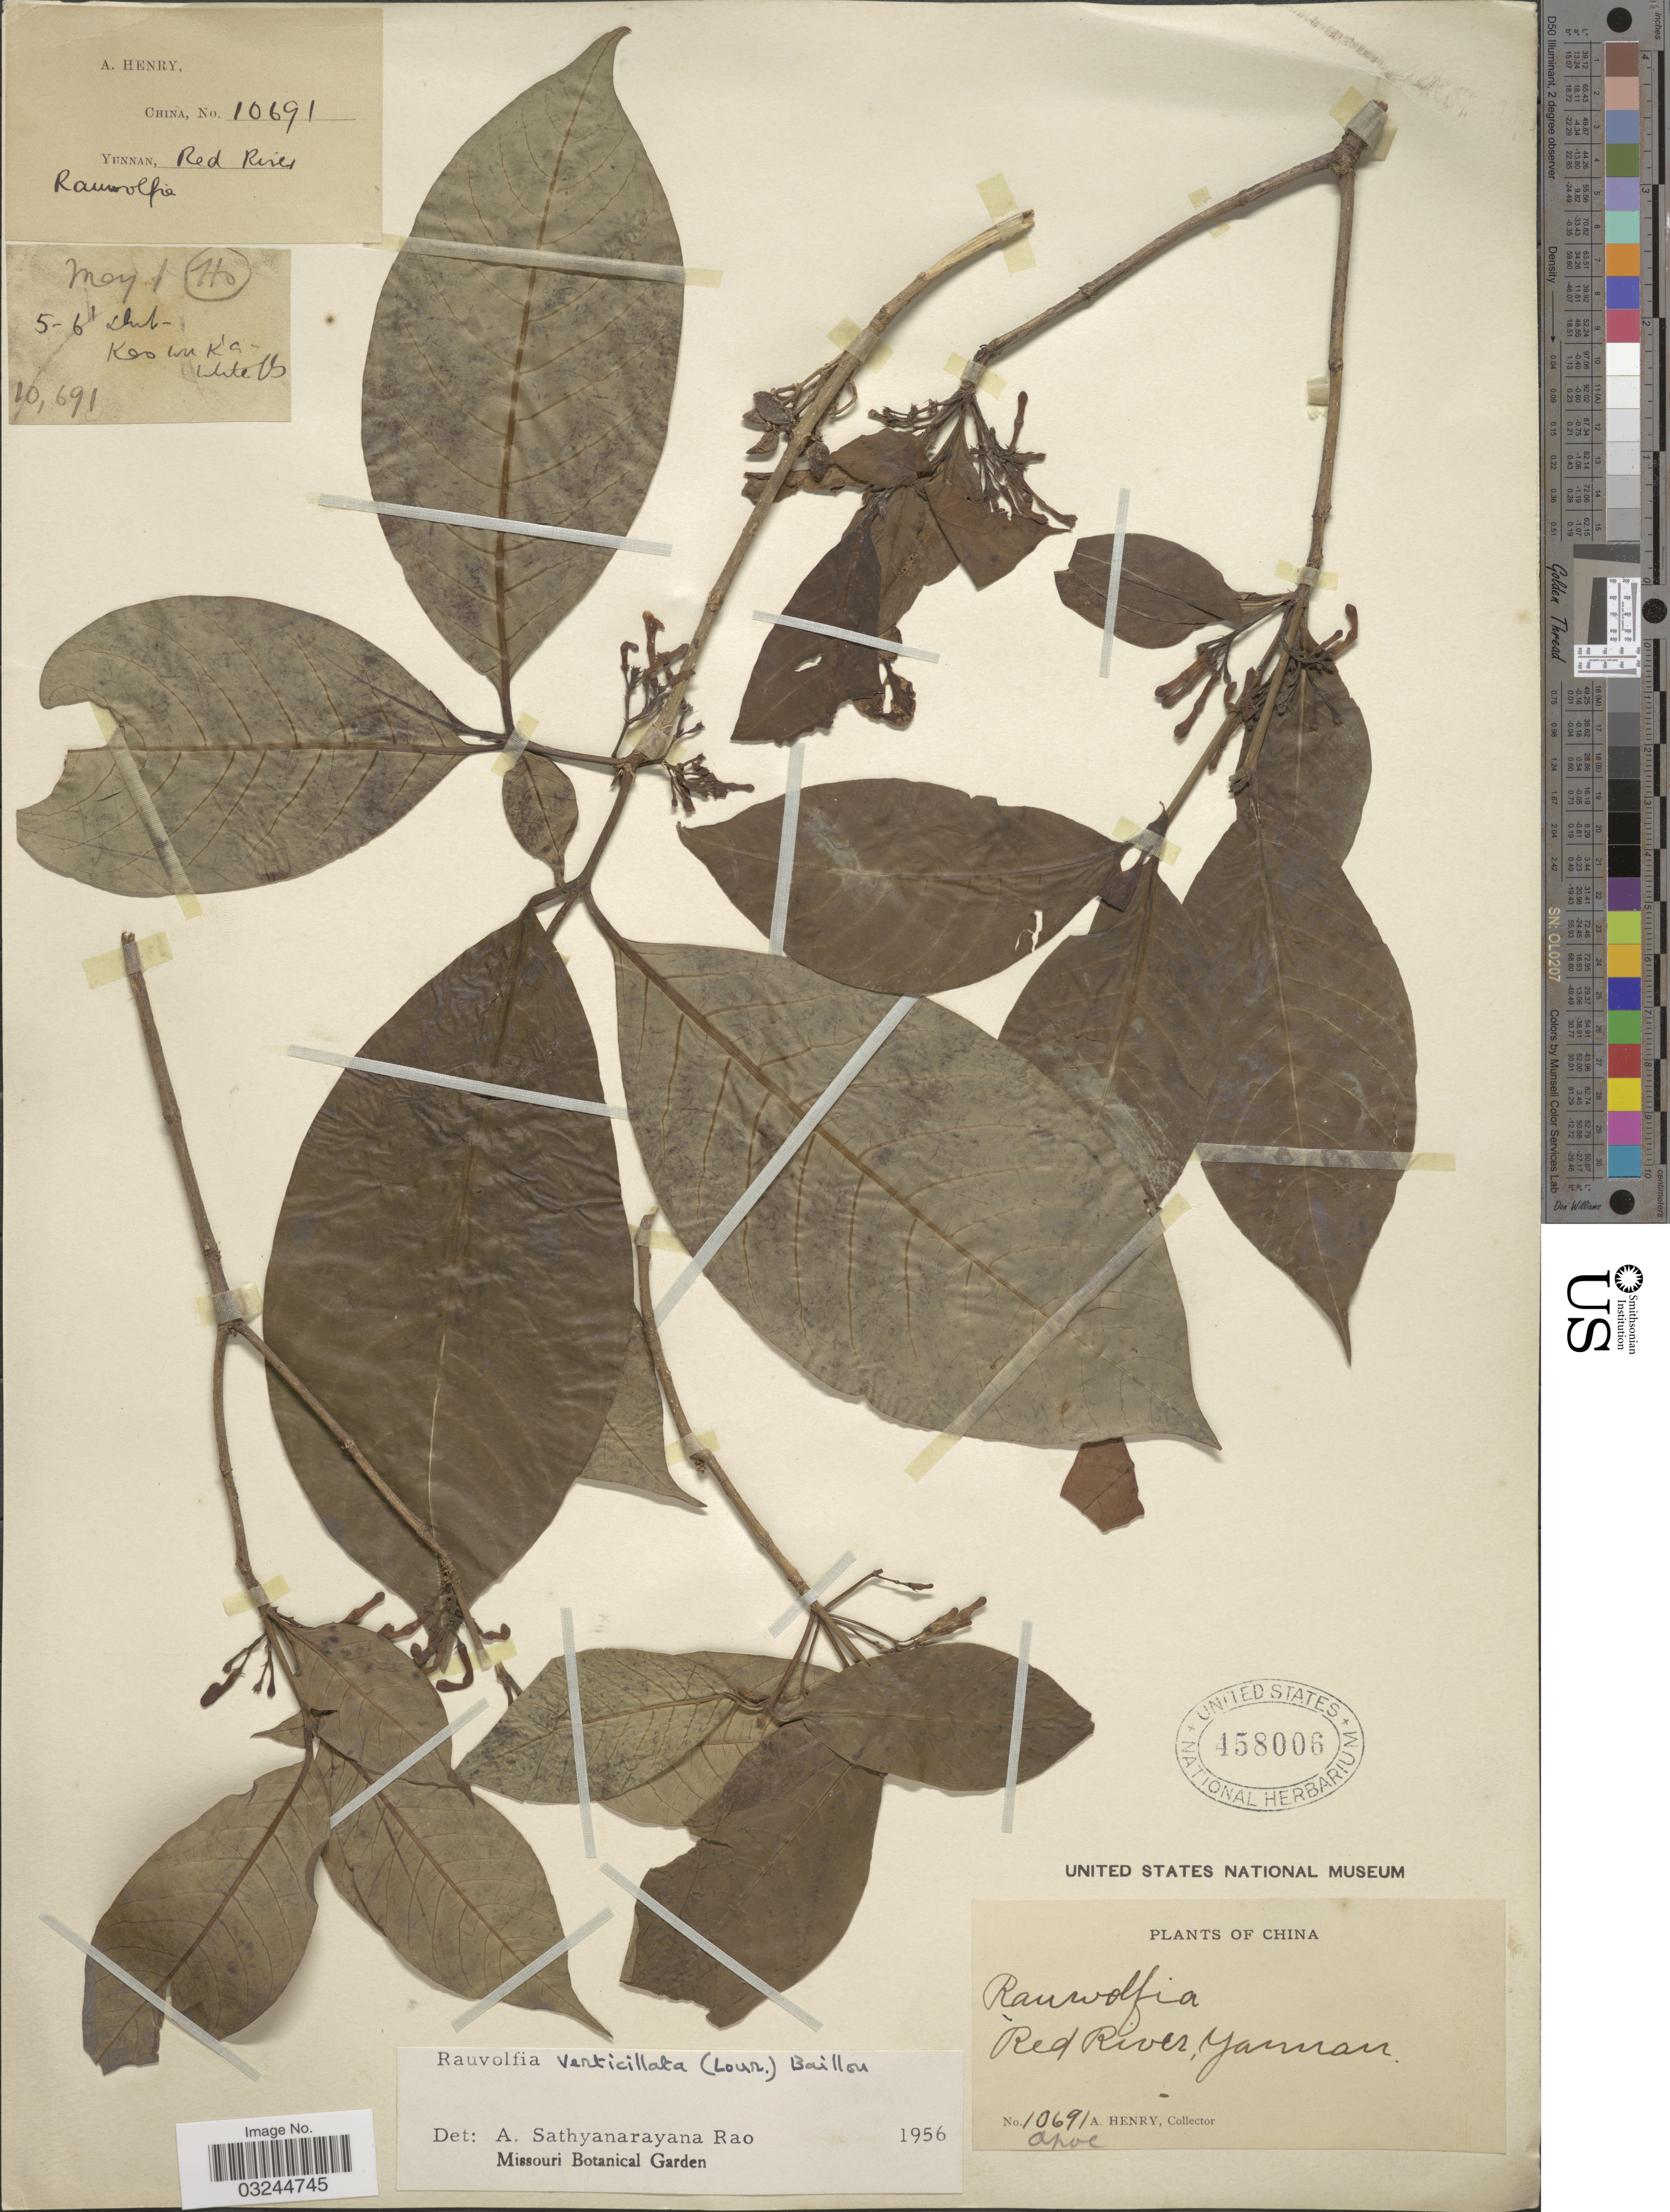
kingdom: Plantae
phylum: Tracheophyta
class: Magnoliopsida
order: Gentianales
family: Apocynaceae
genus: Rauvolfia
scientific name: Rauvolfia verticillata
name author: (Lour.) Baill.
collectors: A. Henry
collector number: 10691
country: China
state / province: Yunnan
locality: Red River.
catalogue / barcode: US 458006